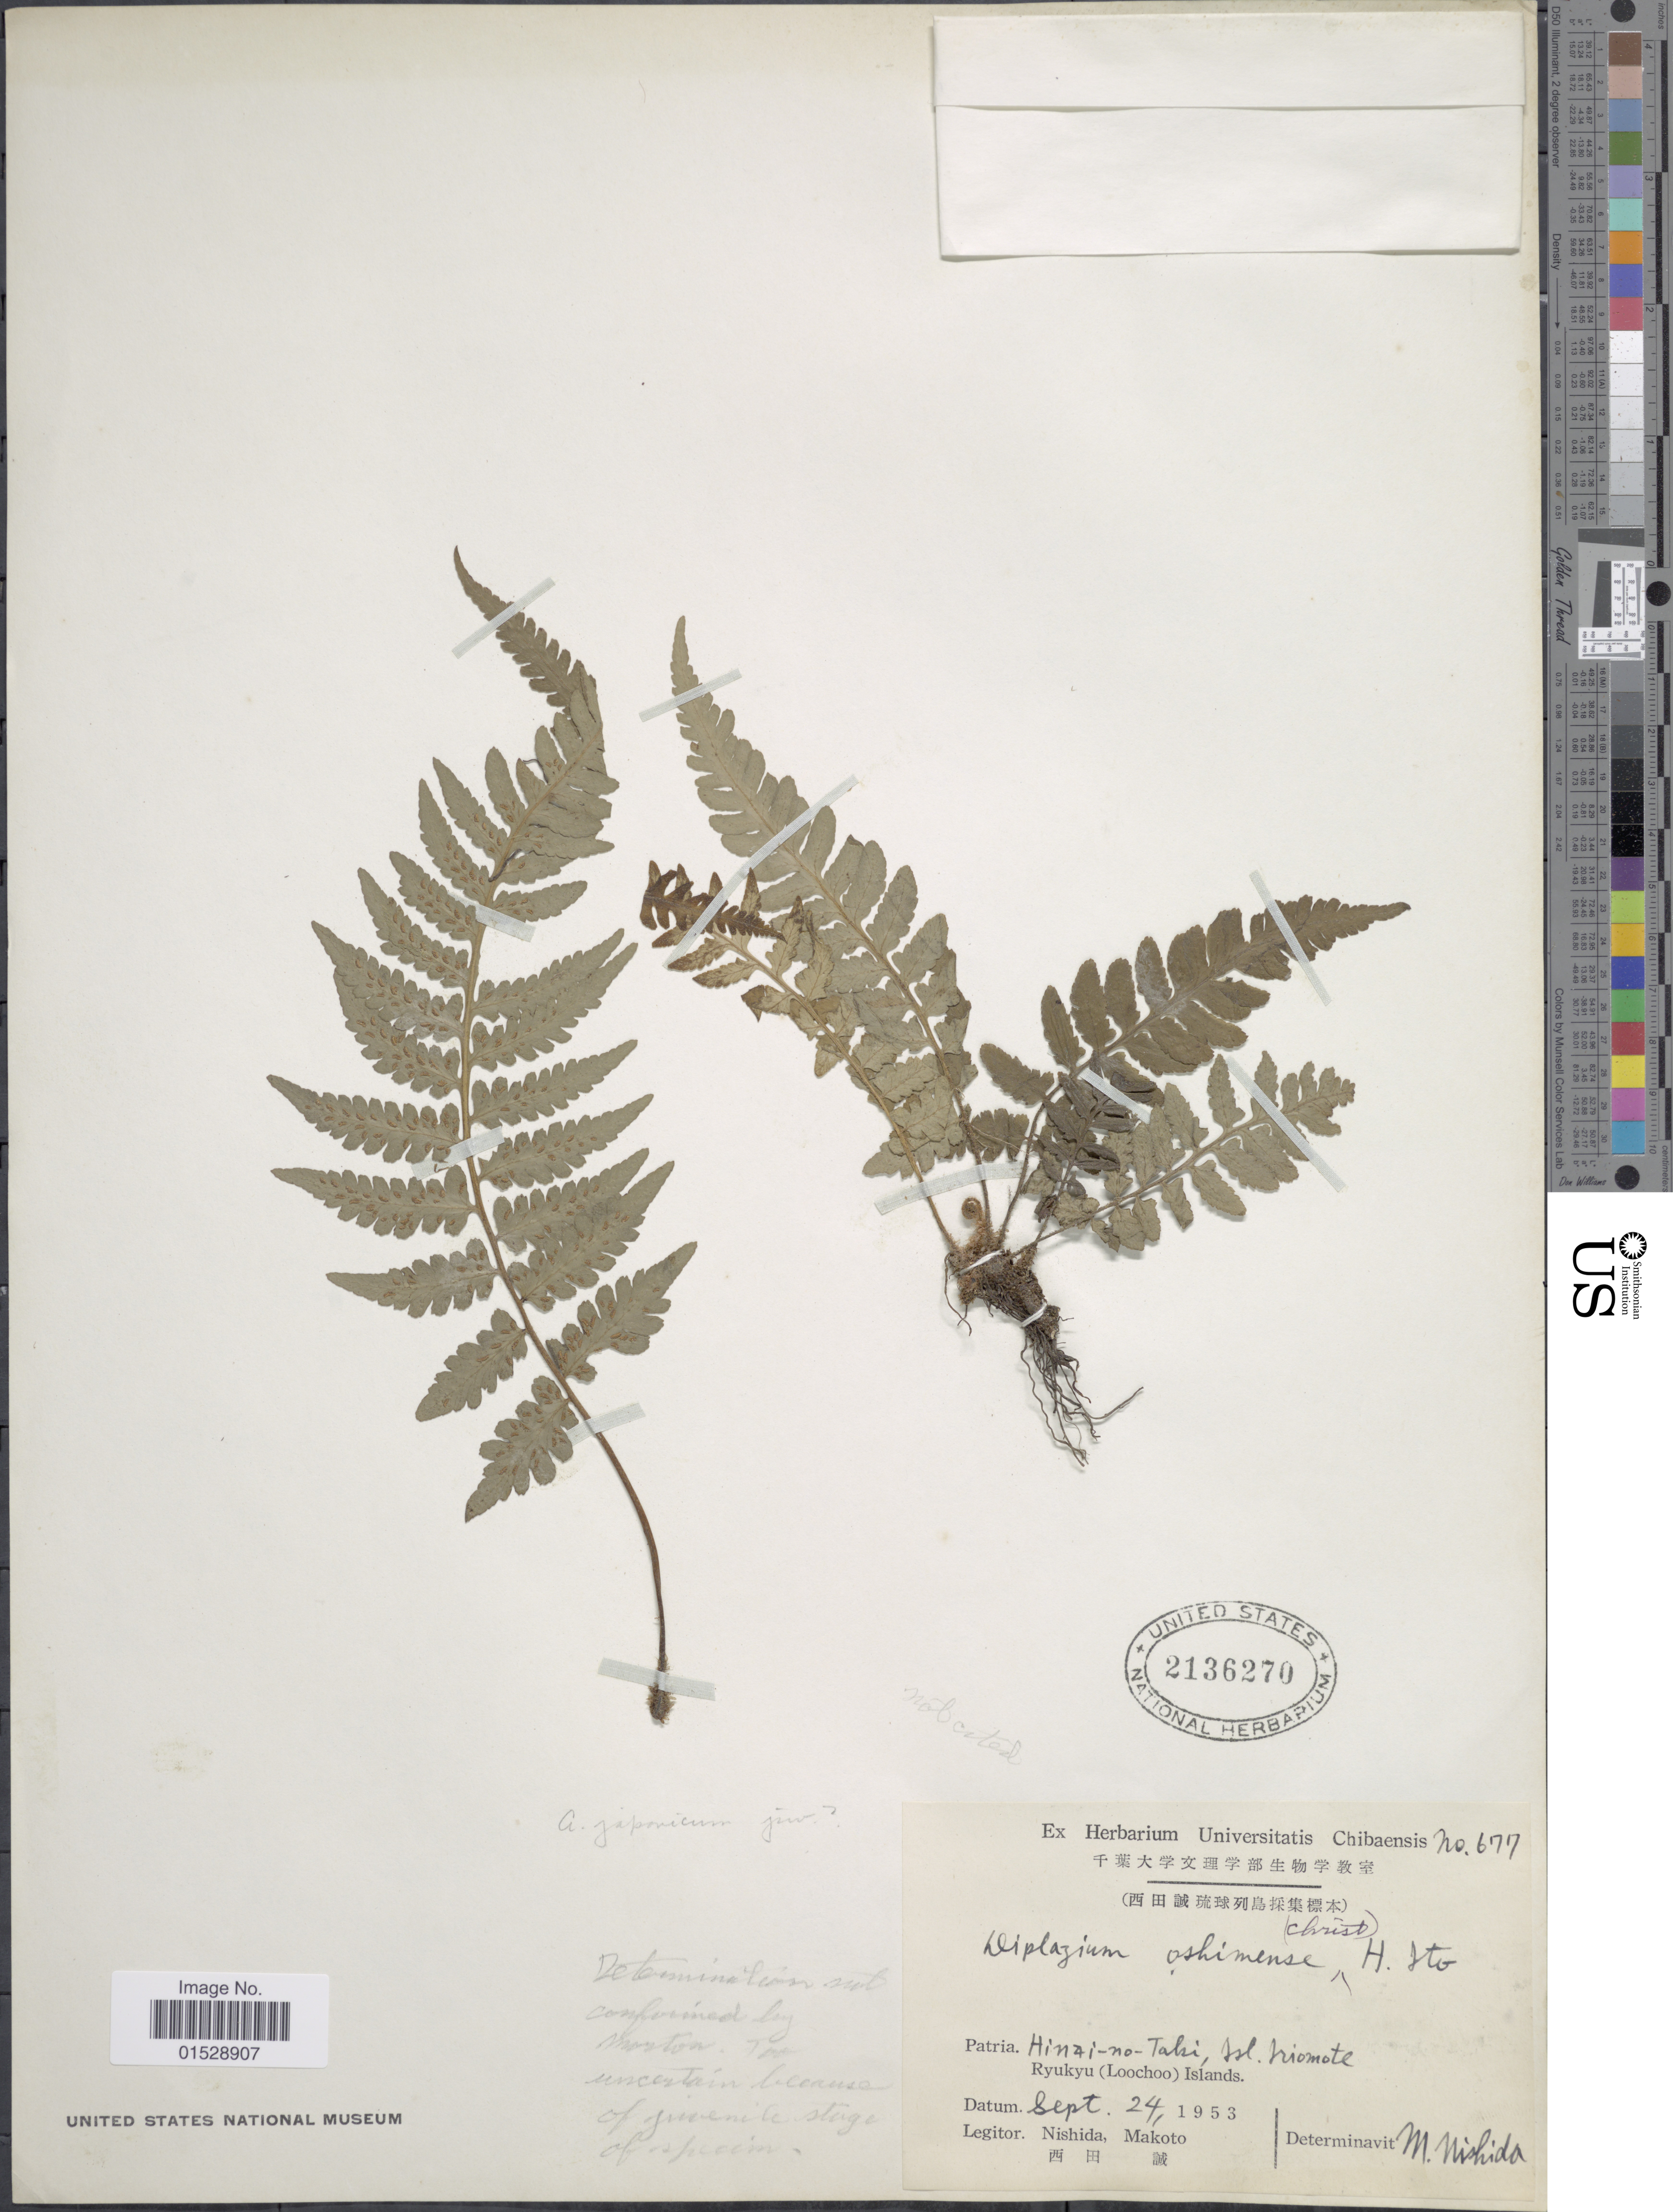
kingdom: Plantae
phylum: Tracheophyta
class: Polypodiopsida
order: Polypodiales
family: Athyriaceae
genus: Deparia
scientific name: Deparia japonica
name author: (Thunb.) M. Kato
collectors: N. Makoto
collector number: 677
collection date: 1953-09-24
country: Japan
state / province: Okinawa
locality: Hinai-no-Taki, Isl. Iriomote, Ryukyu (Loochoo) Islands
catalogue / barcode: US 2136270